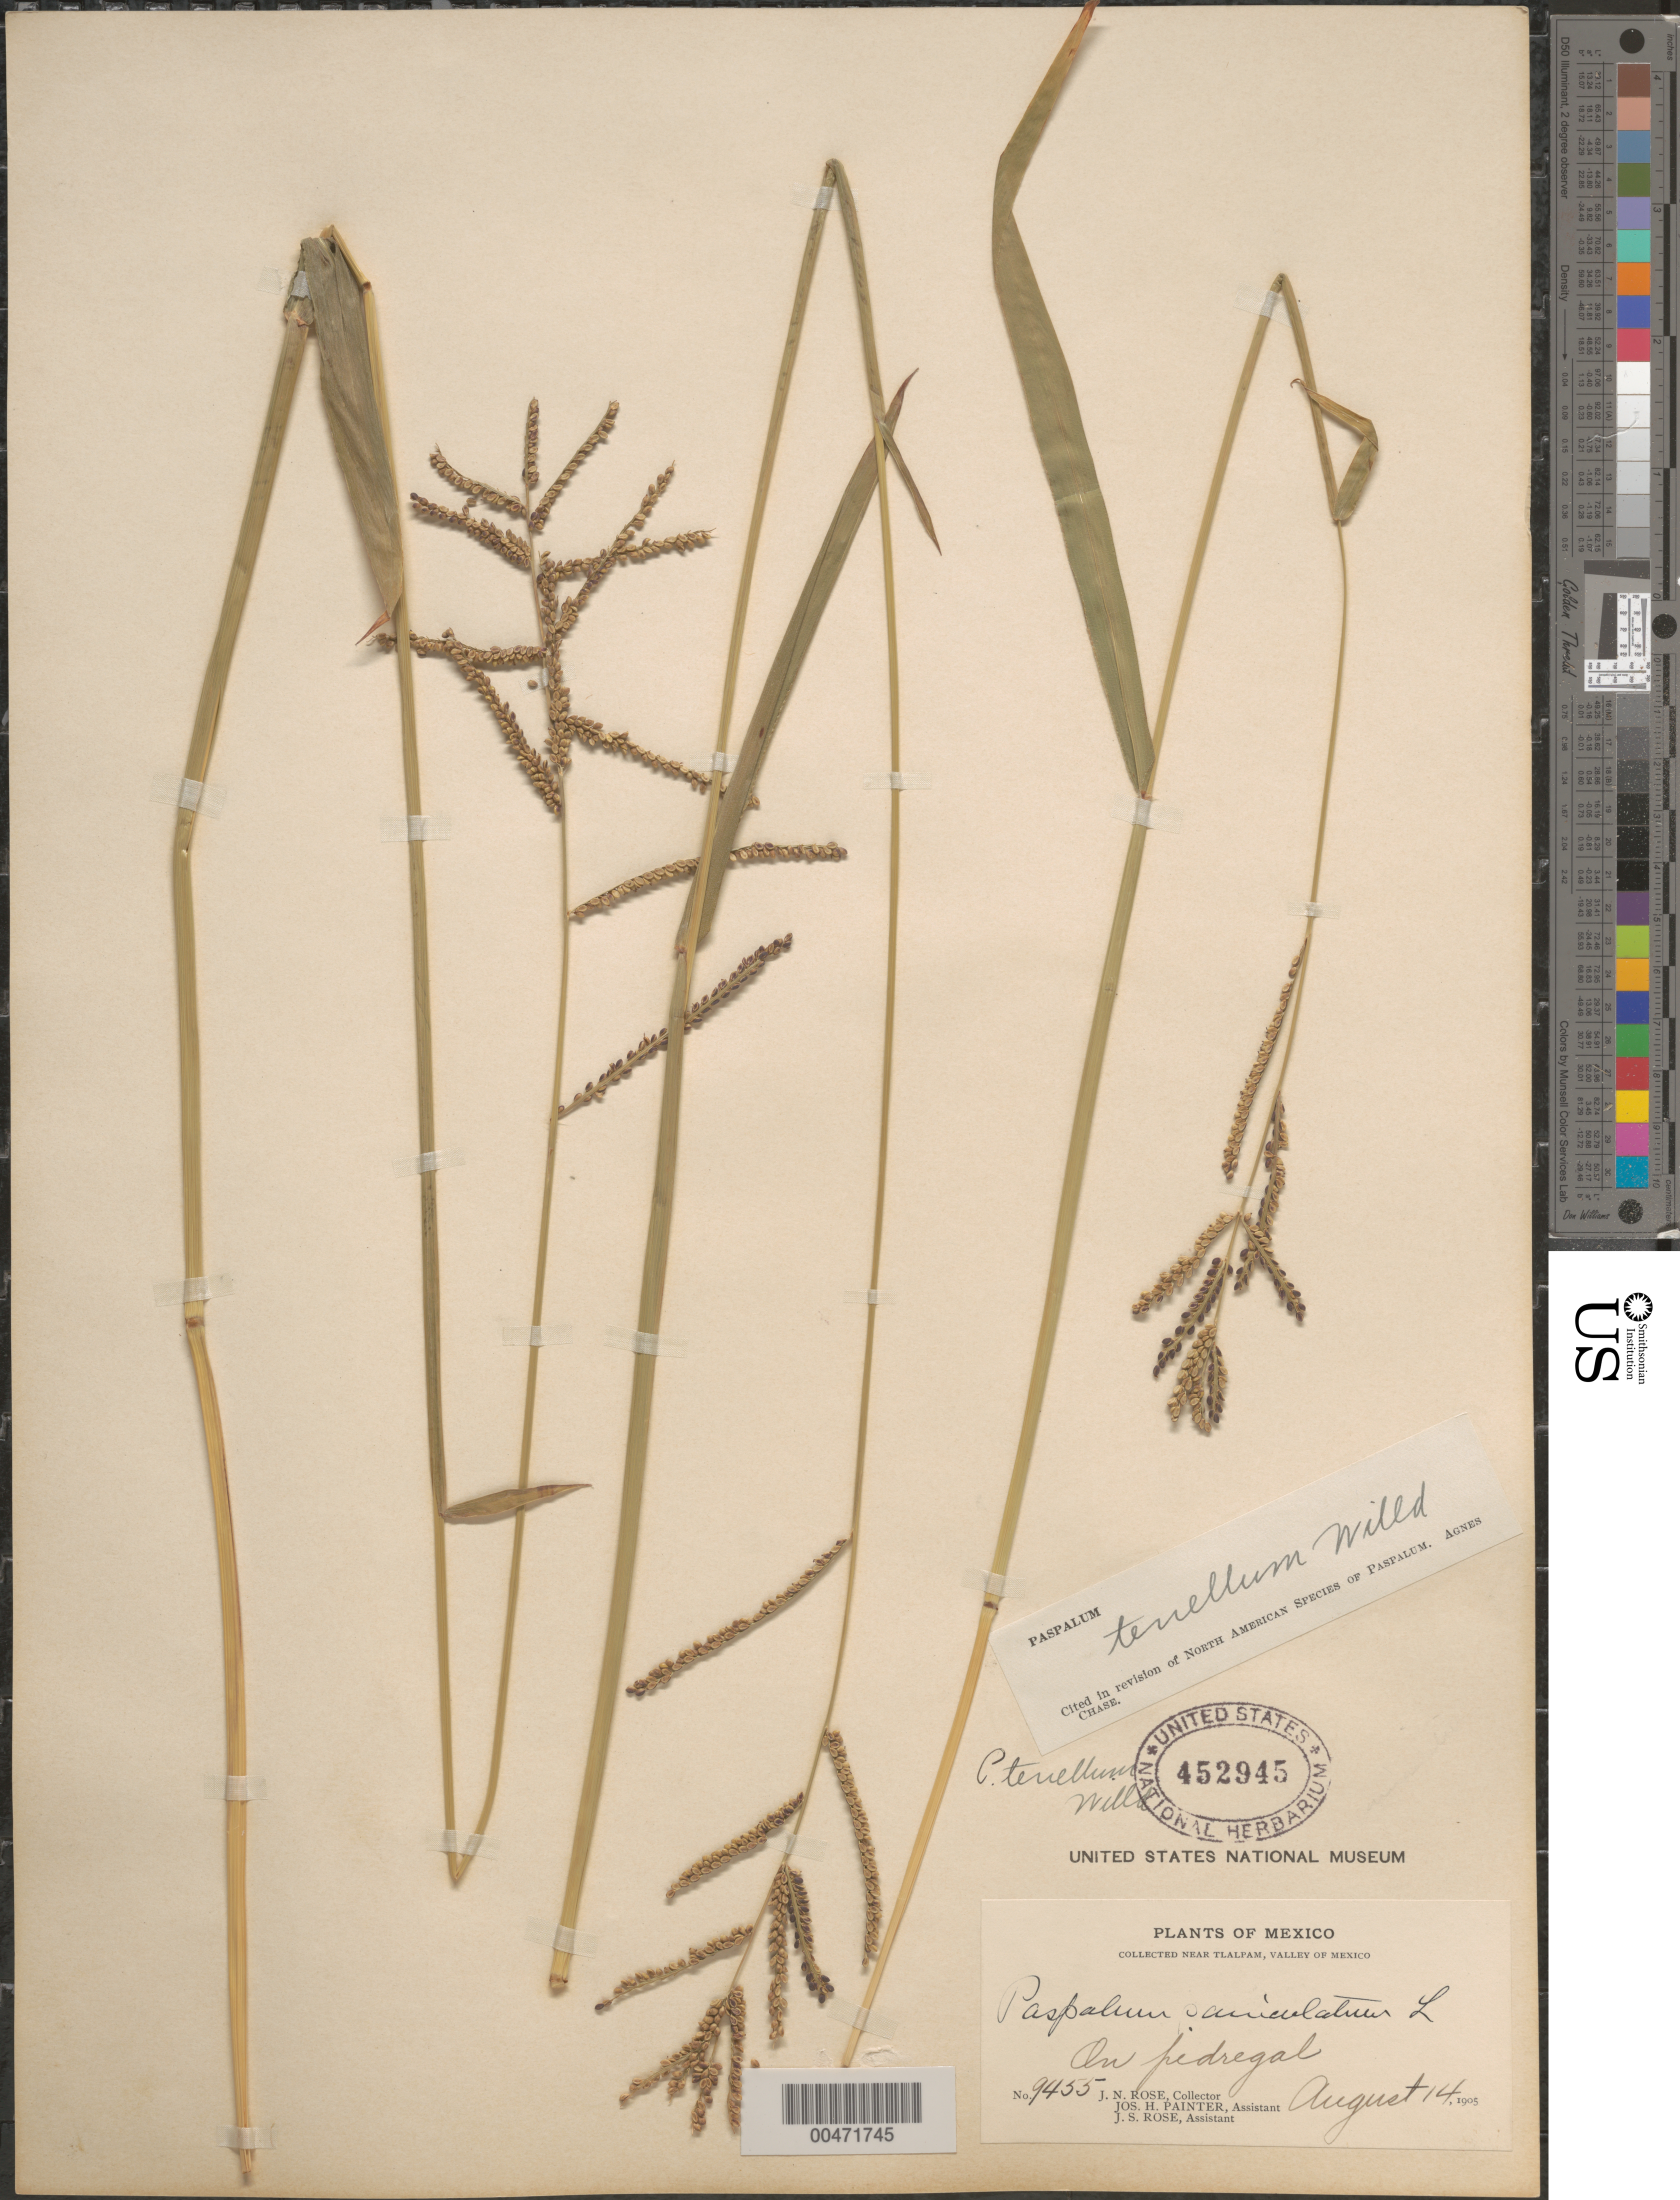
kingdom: Plantae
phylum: Tracheophyta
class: Liliopsida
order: Poales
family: Poaceae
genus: Paspalum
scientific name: Paspalum tenellum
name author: Willd.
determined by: Chase, [M.] Agnes, (US)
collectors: J. N. Rose, J. H. Painter & J. S. Rose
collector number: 9455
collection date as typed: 14 Aug 1905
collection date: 1905-08-14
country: Mexico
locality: Near Tlalpam, Valley of Mexico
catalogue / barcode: US 452945